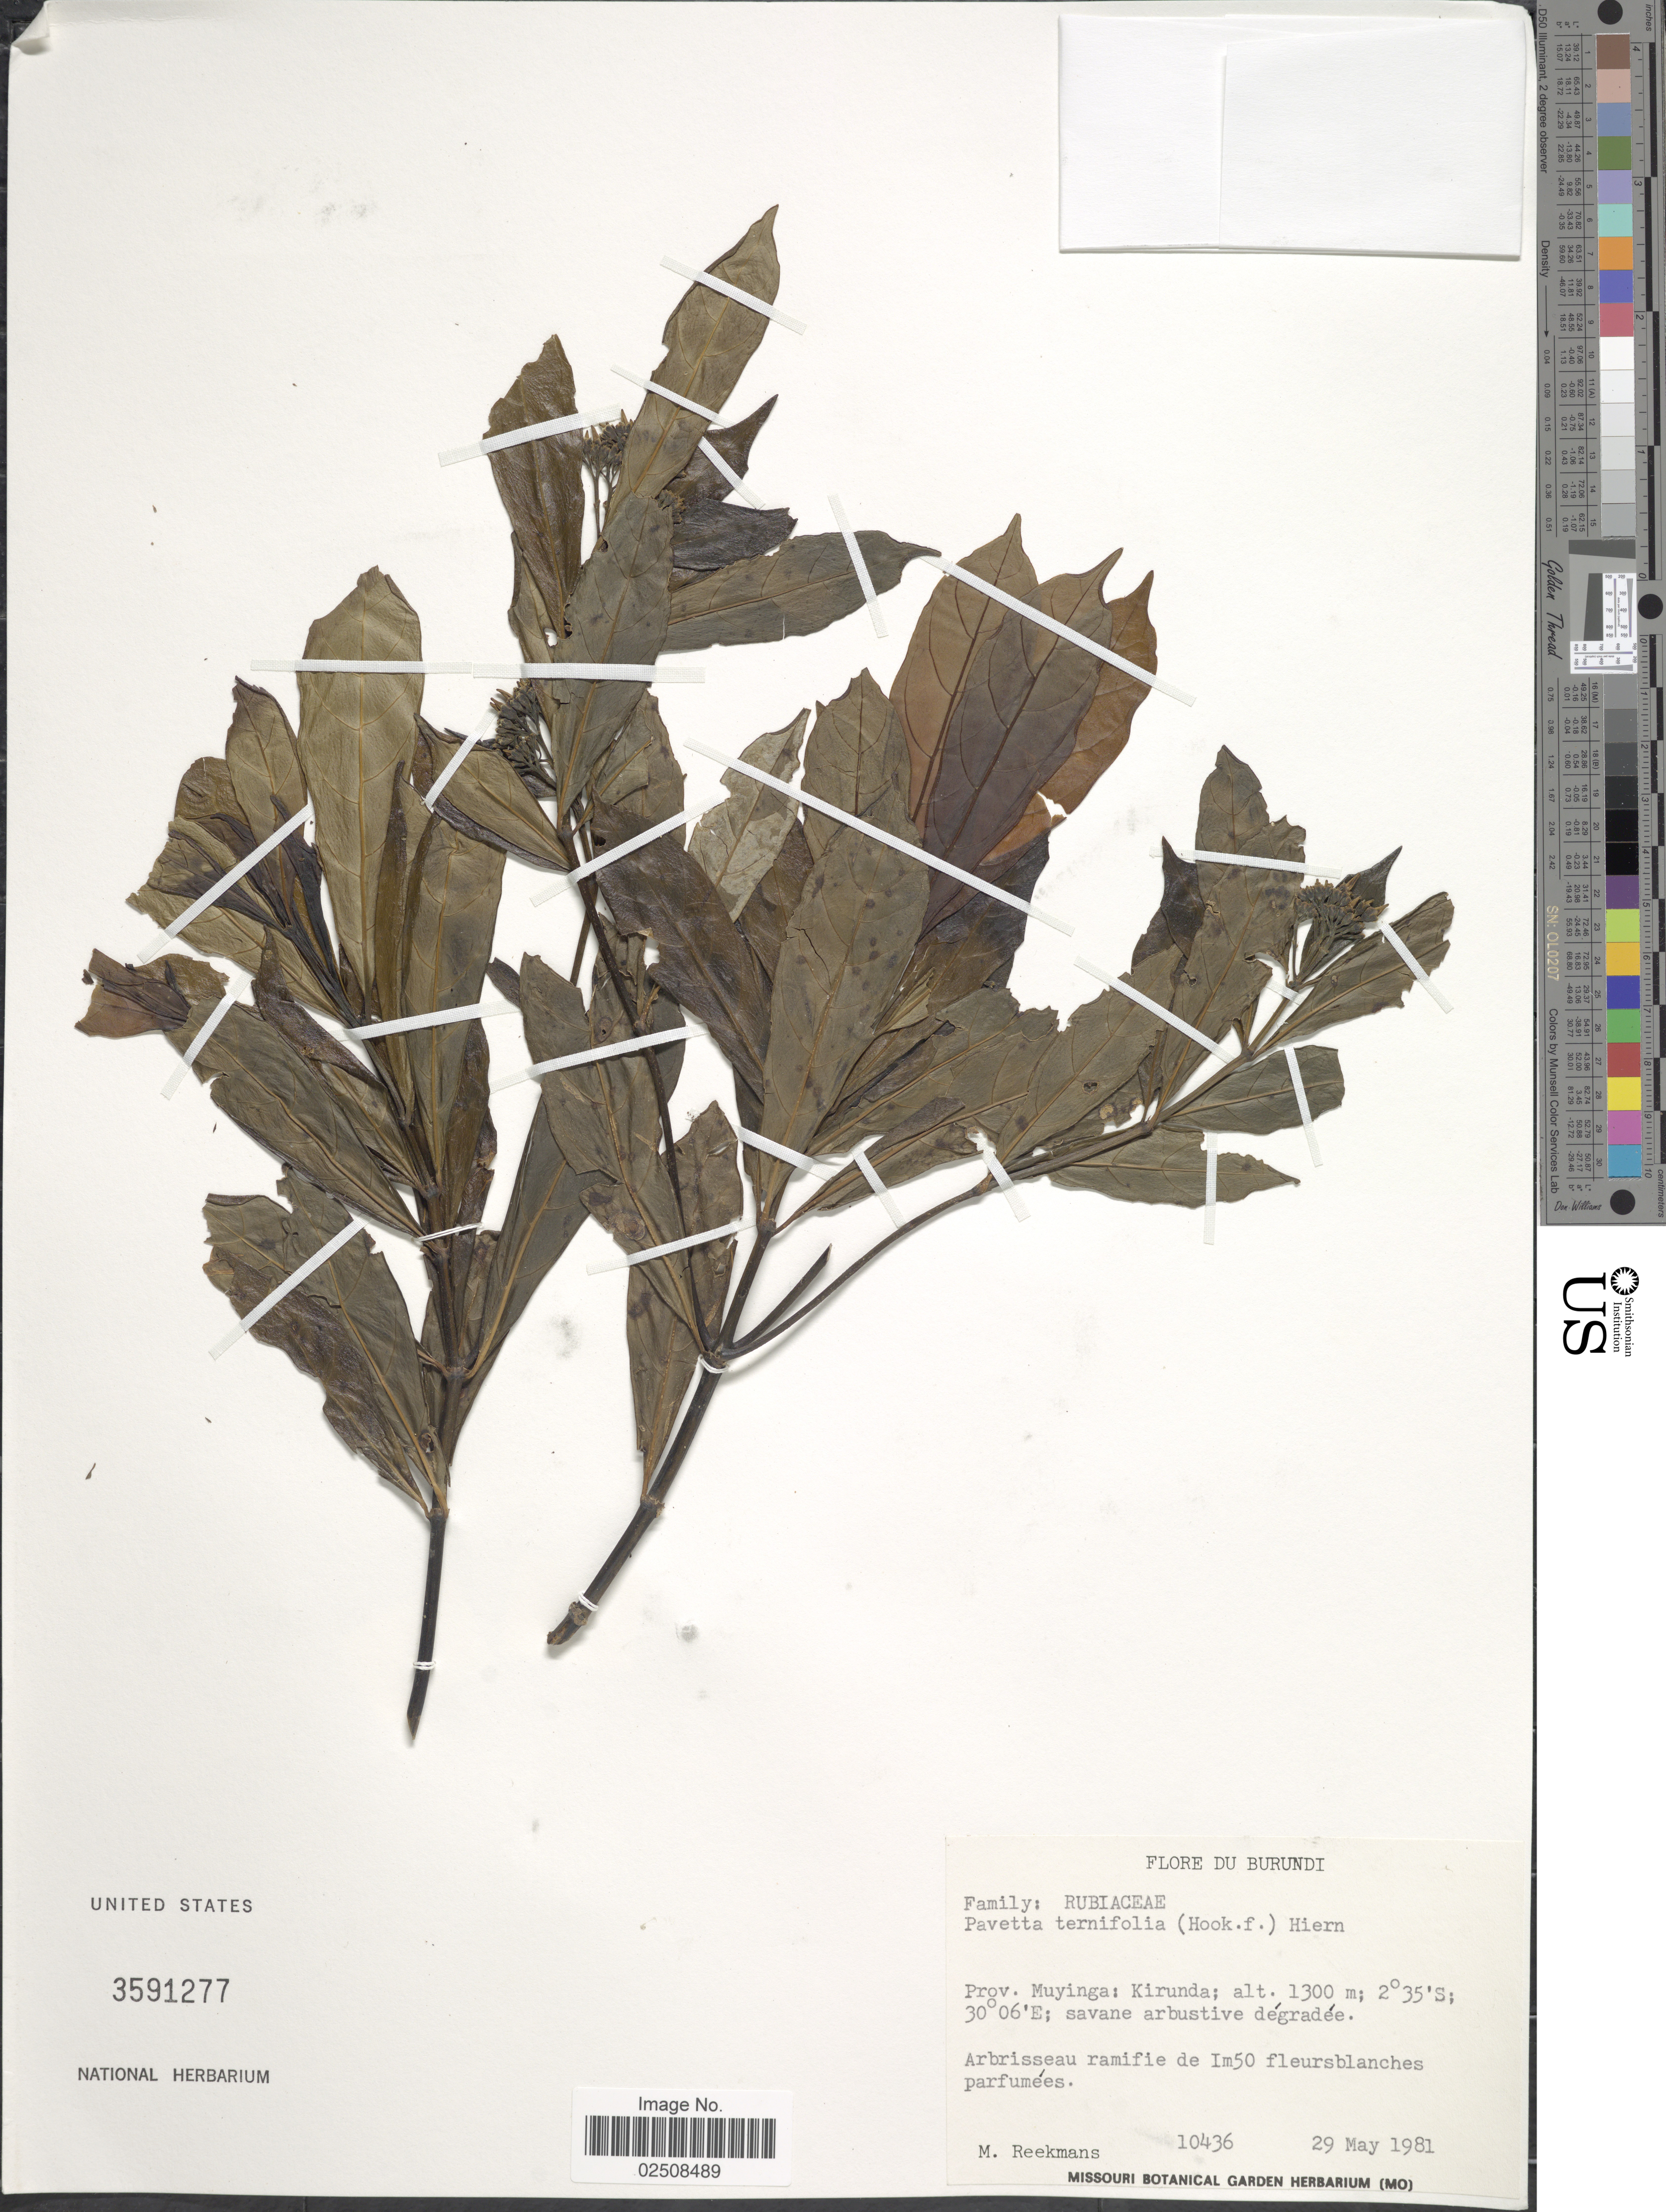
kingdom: Plantae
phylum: Tracheophyta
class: Magnoliopsida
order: Gentianales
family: Rubiaceae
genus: Pavetta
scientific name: Pavetta ternifolia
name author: Hook. f. ex Oliv.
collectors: M. Reekmans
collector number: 10436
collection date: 1981-05-29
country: Burundi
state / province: Muyinga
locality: Prov. Muyinga: Kirunda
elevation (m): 1300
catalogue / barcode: US 3591277